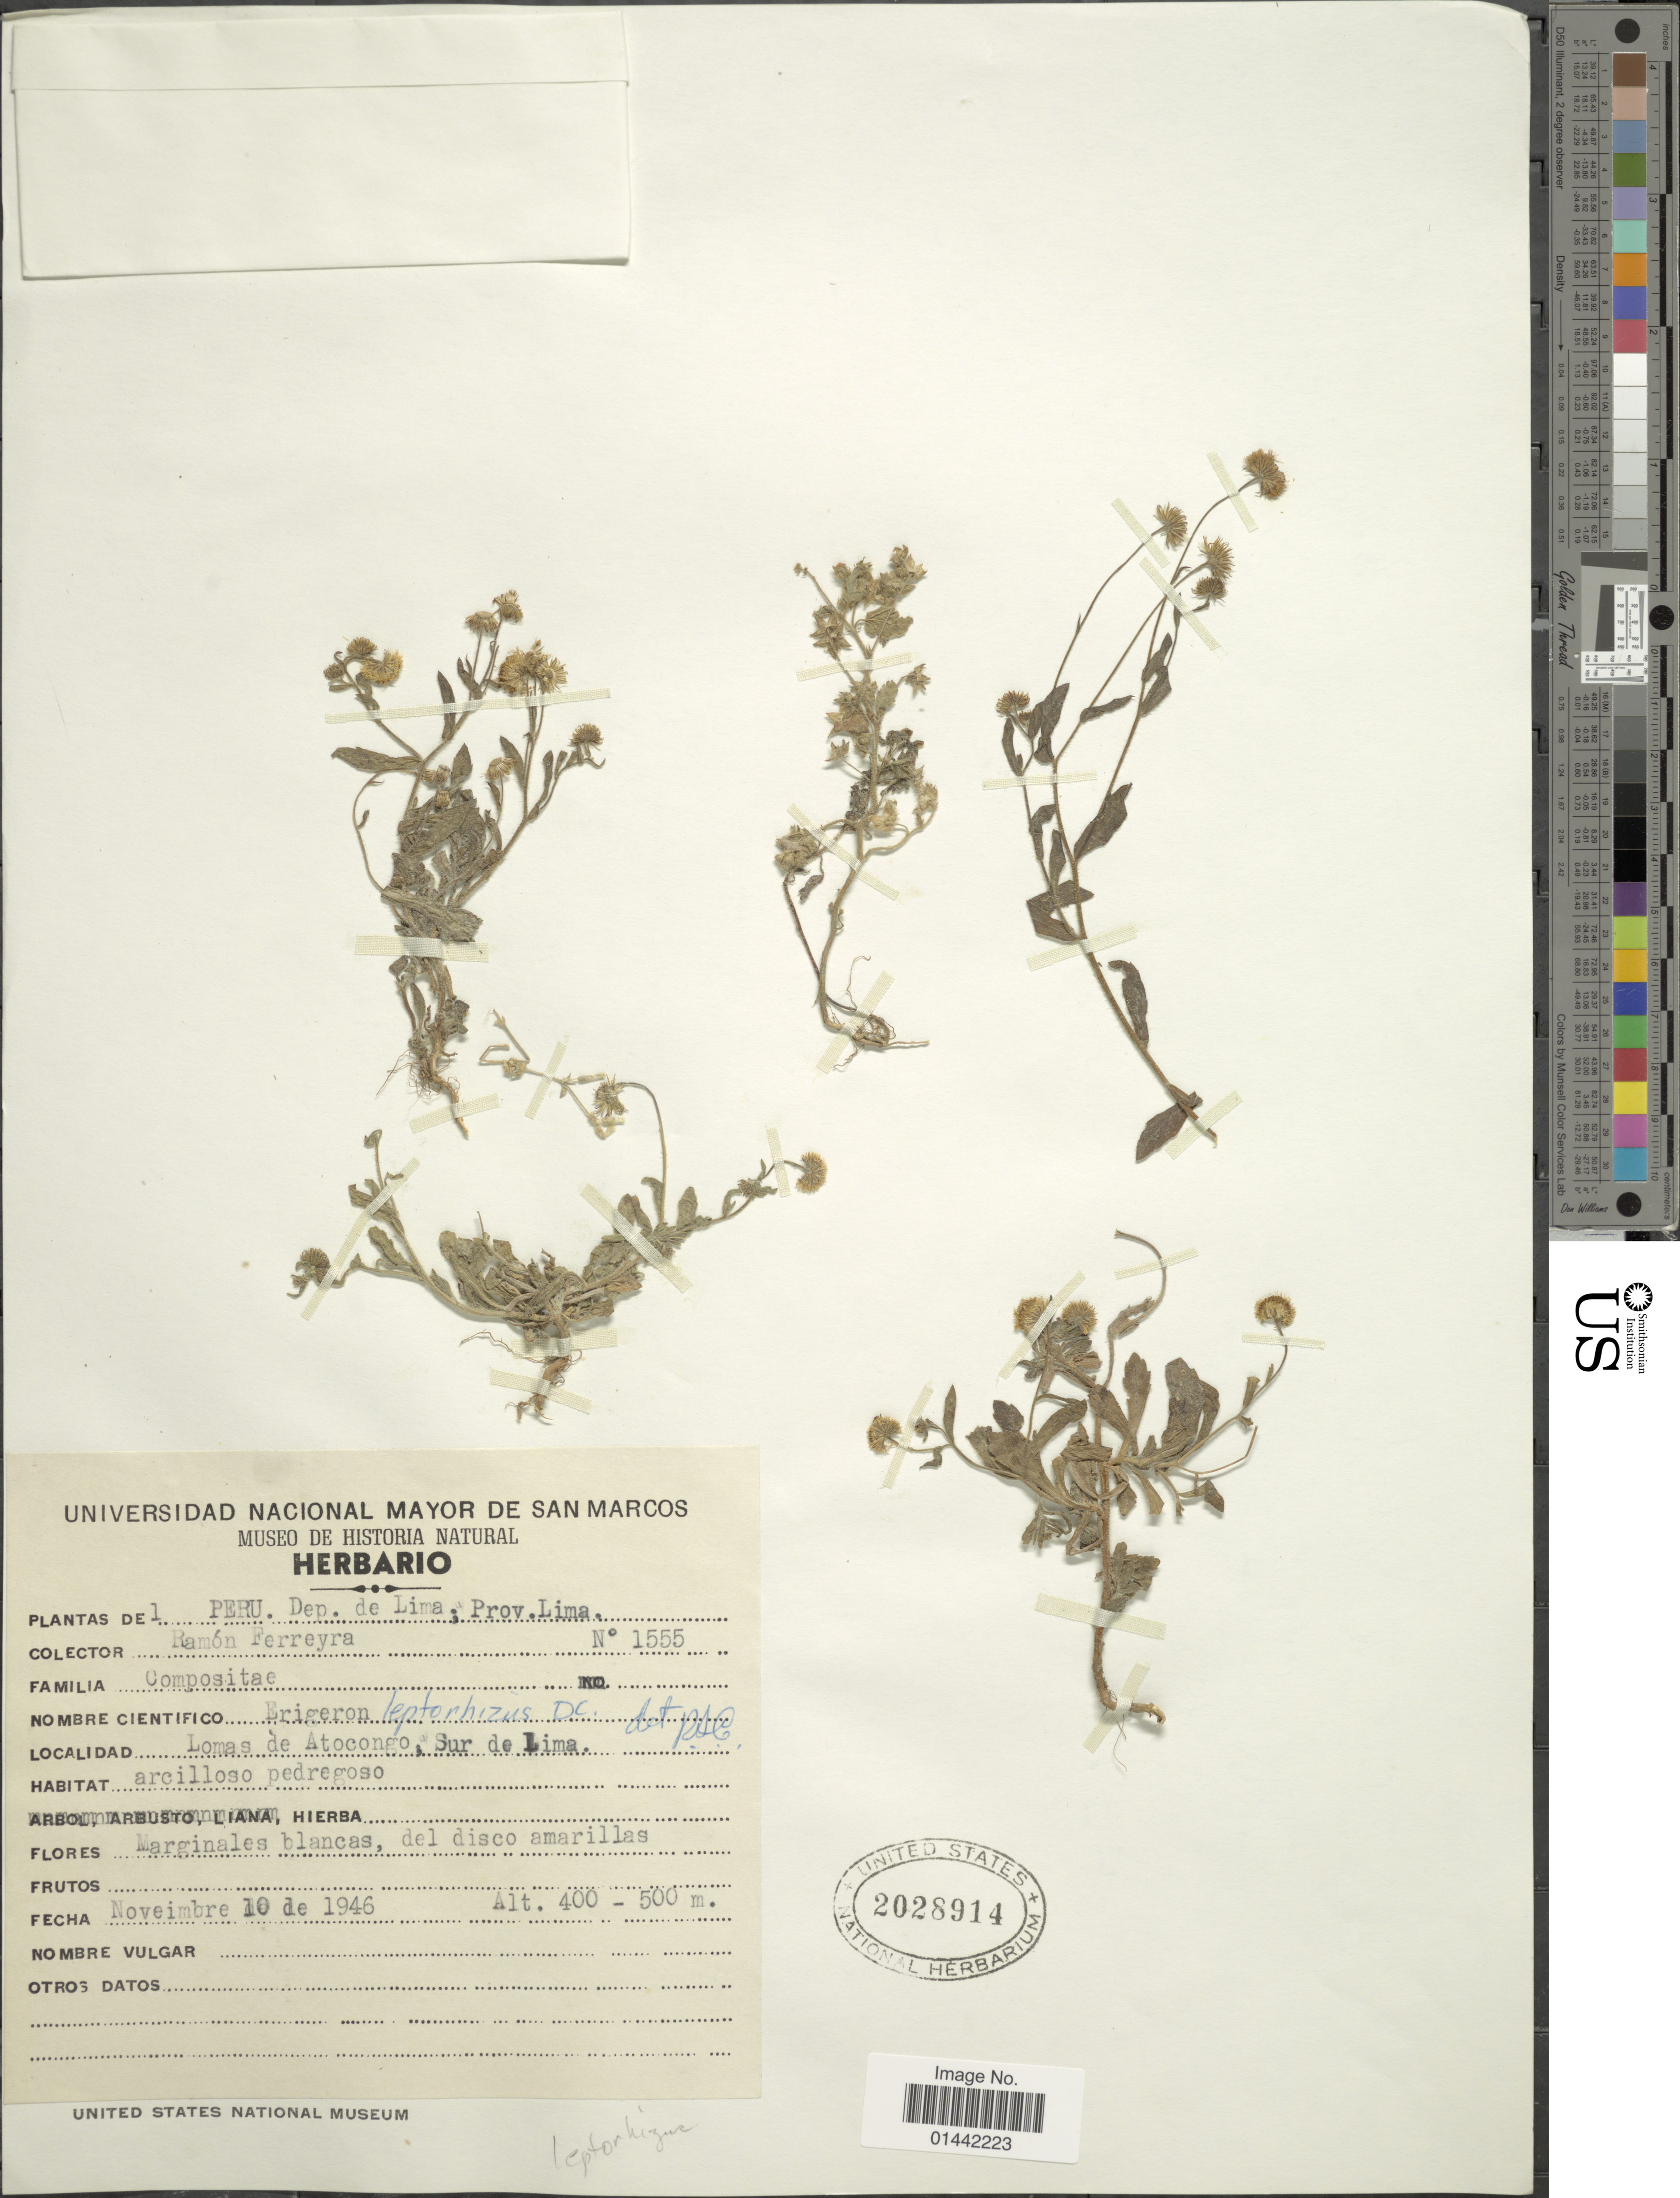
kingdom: Plantae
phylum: Tracheophyta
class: Magnoliopsida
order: Asterales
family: Asteraceae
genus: Erigeron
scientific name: Erigeron leptorhizon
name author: DC.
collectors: R. A. Ferreyra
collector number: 1555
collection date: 1946-11-10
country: Peru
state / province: Lima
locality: Prov. Lima, Lomas de Atocongo, Sur de Lima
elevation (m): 400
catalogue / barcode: US 2028914